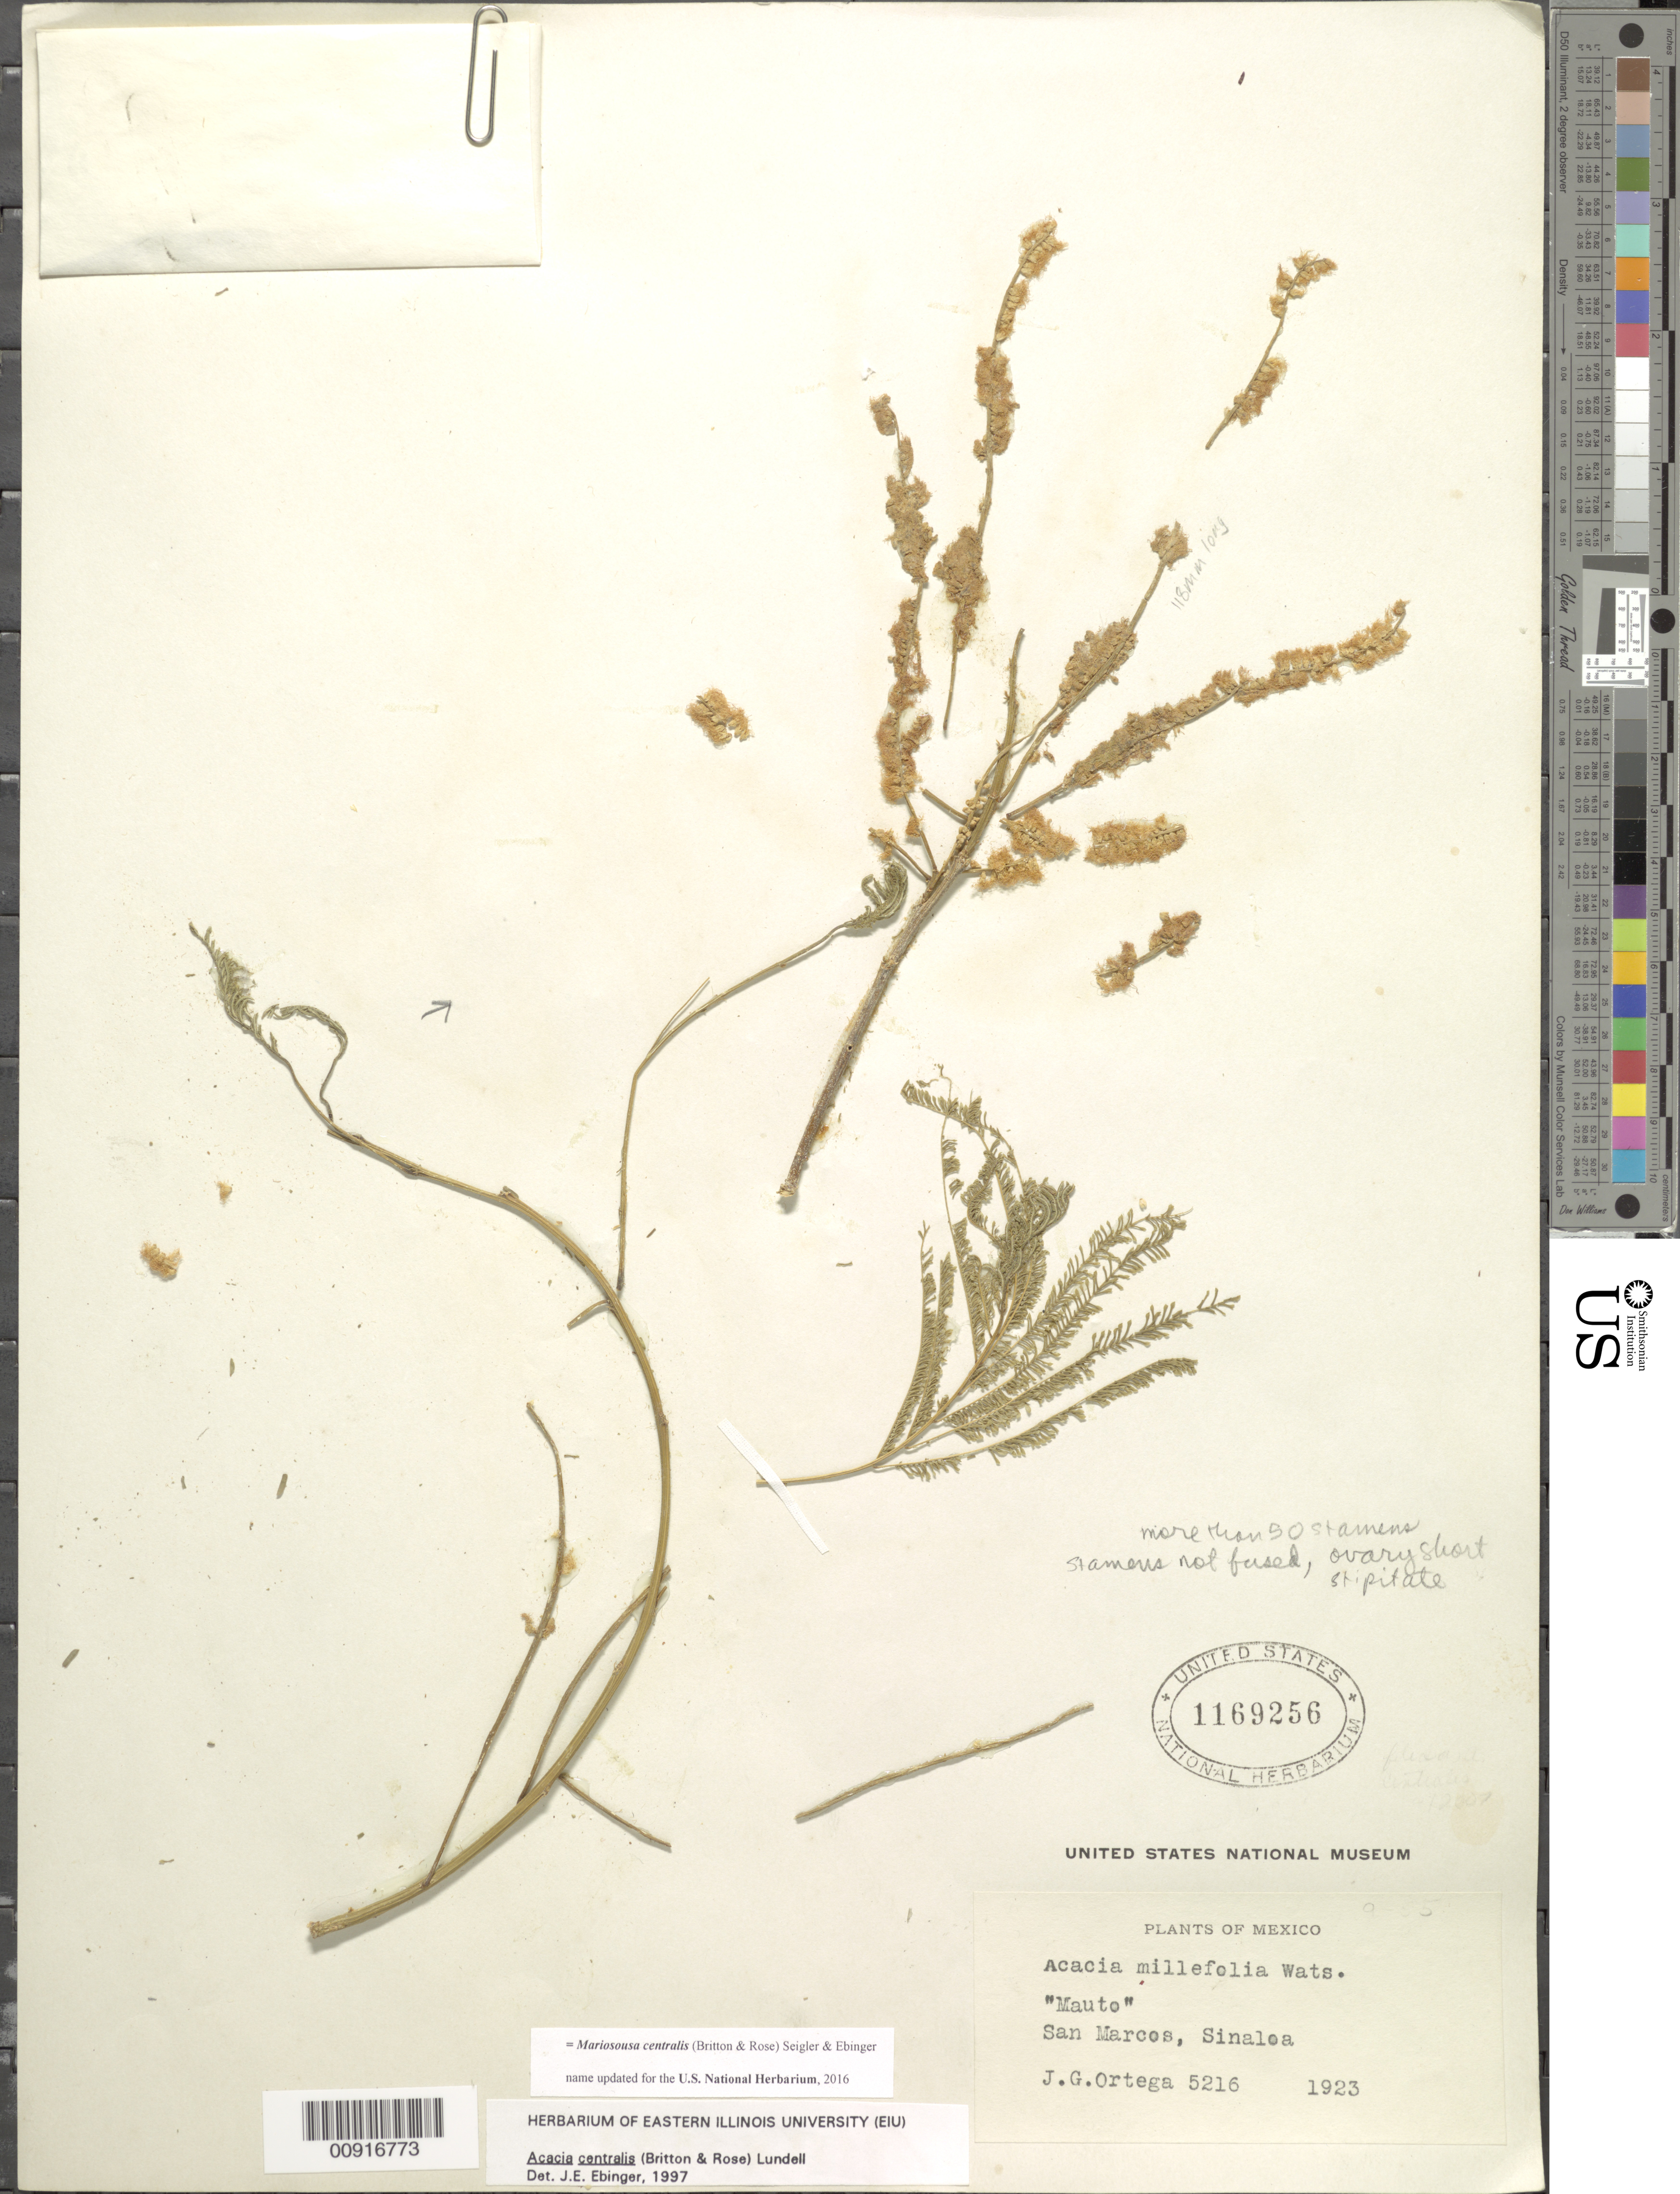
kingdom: Plantae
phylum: Tracheophyta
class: Magnoliopsida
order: Fabales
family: Fabaceae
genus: Mariosousa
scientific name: Mariosousa centralis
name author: (Britton & Rose) Seigler & Ebinger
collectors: J. Ortega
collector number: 5216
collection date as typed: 1923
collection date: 1923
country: Mexico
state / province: Sinaloa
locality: San Marcos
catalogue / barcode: US 1169256